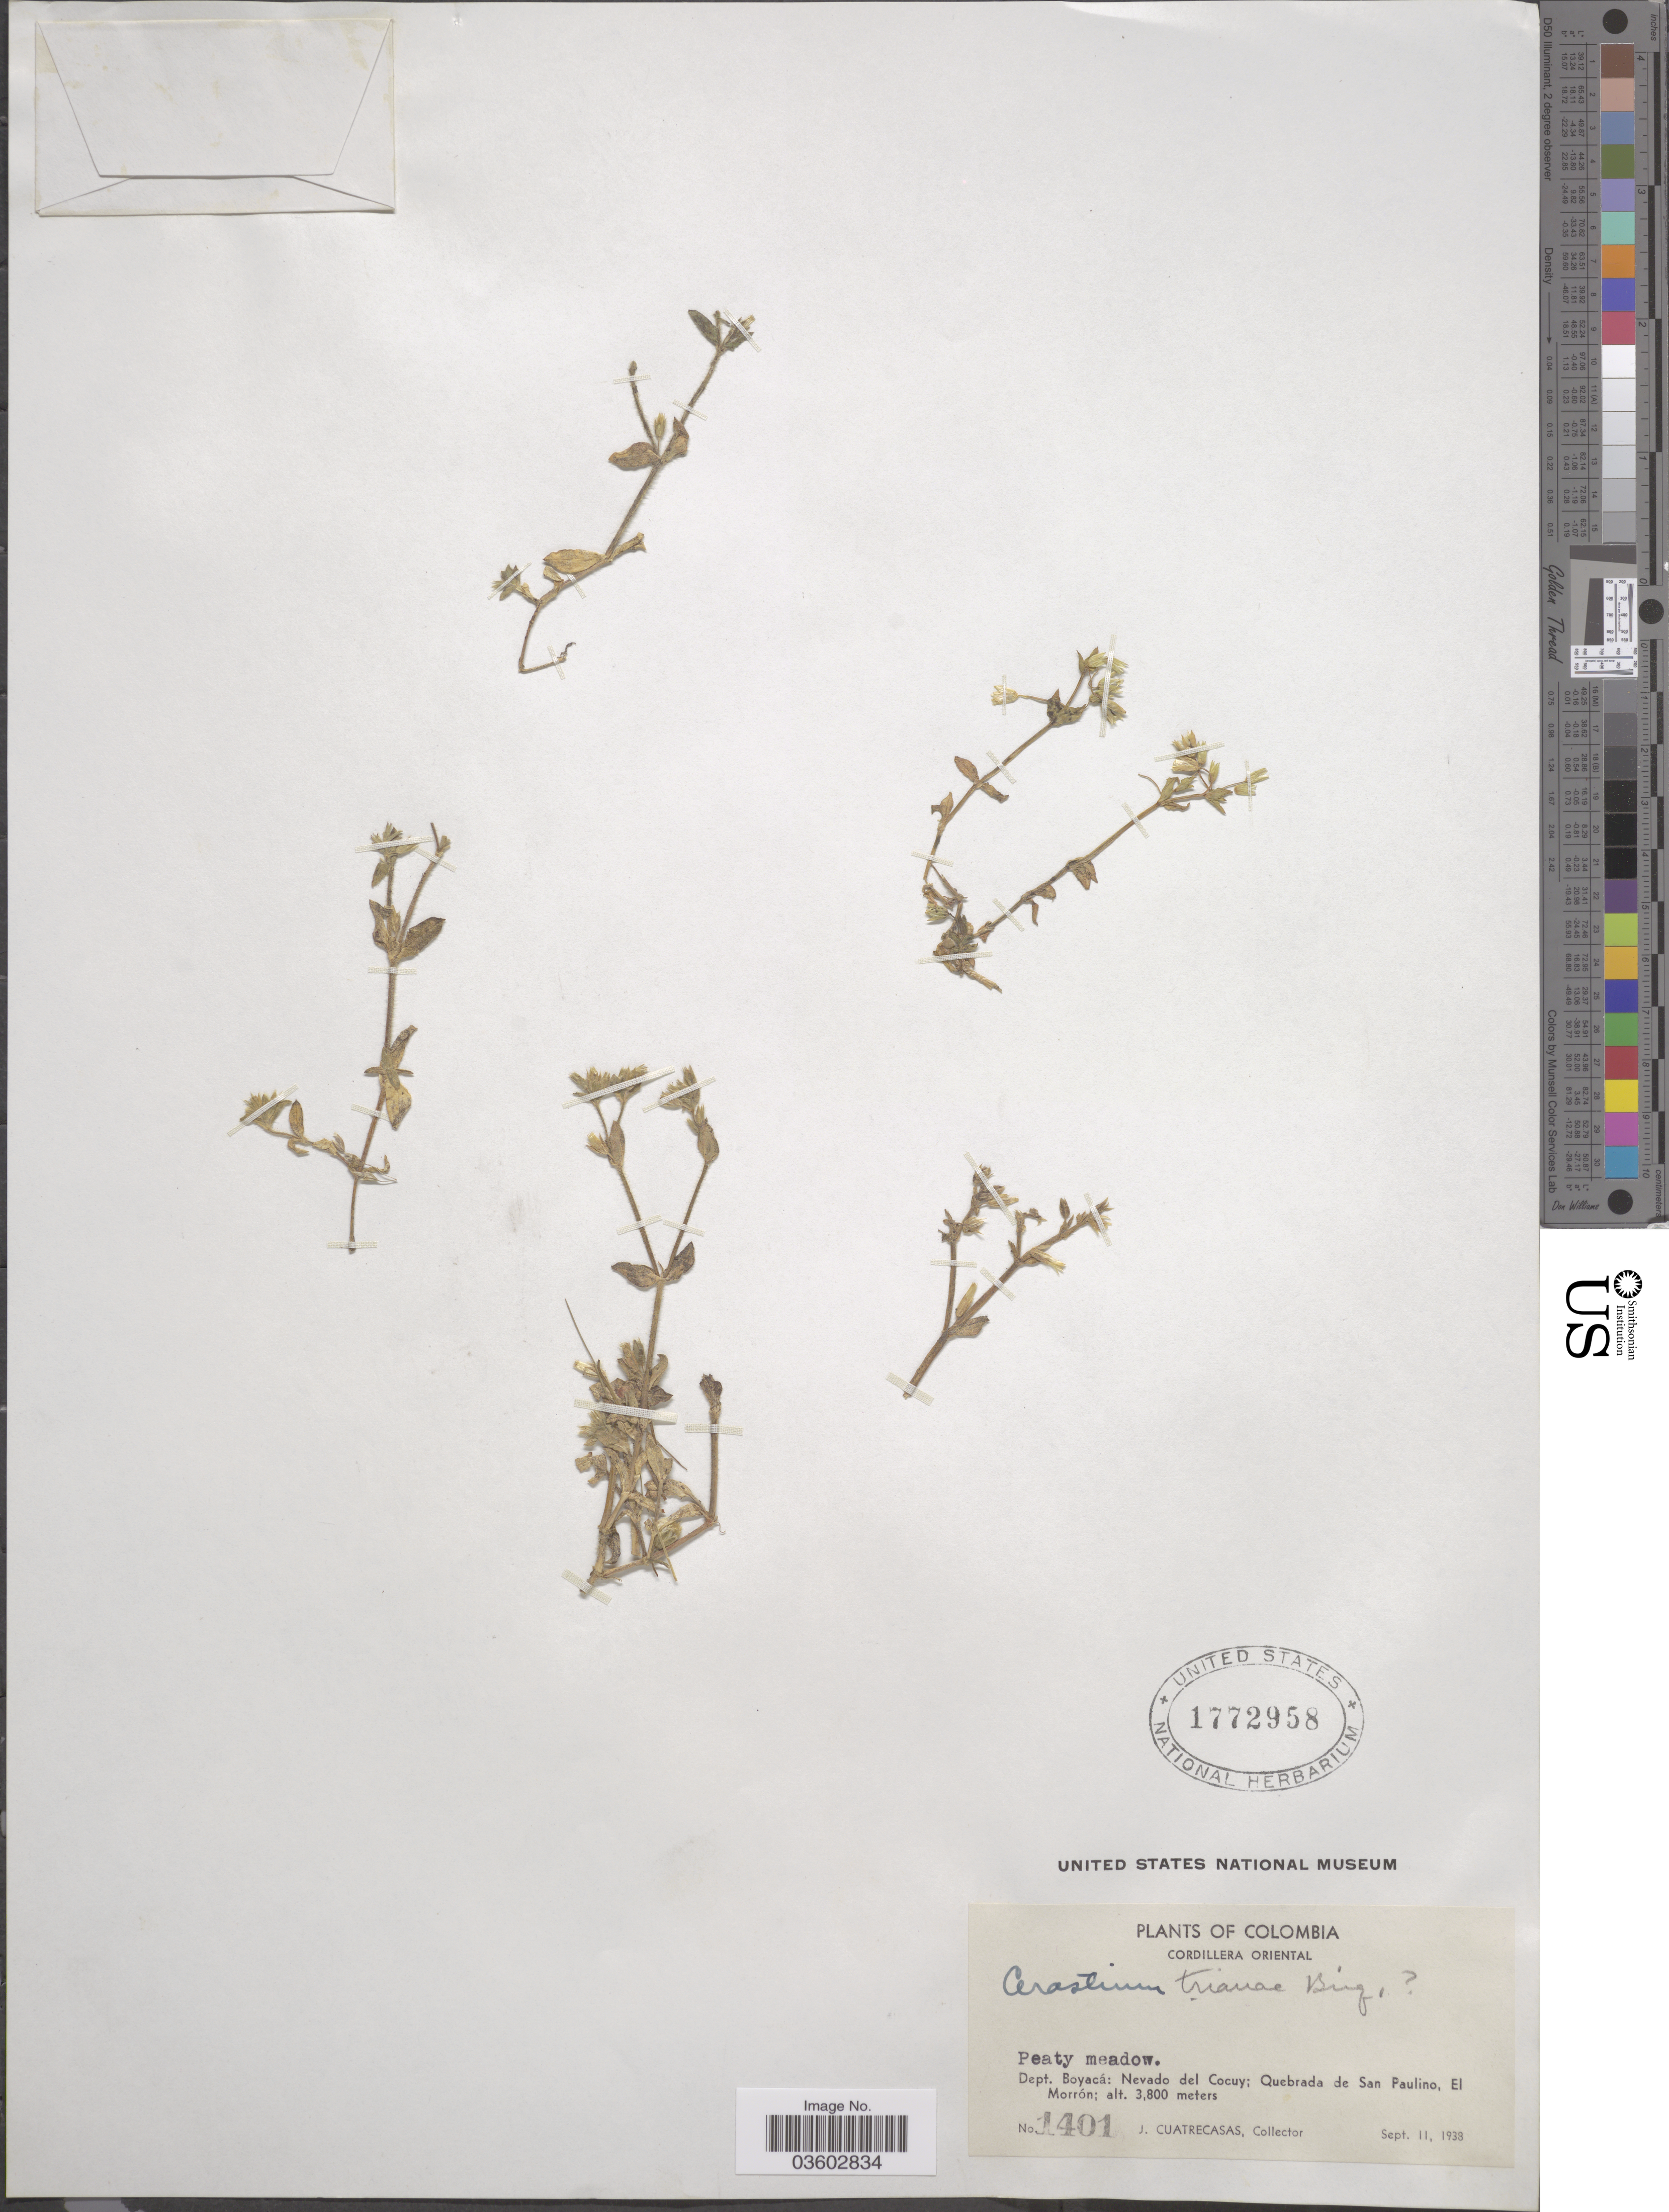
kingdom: Plantae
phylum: Tracheophyta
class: Magnoliopsida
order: Caryophyllales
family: Caryophyllaceae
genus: Cerastium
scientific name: Cerastium trianae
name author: Briq.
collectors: J. Cuatrecasas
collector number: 1401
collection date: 1938-09-11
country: Colombia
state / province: Boyacá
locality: Cordillera Oriental. Dept. Boyacá: Nevado del Cocuy: Quebrada de San Paulino, El Morrón.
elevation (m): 3800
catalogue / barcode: US 1772958